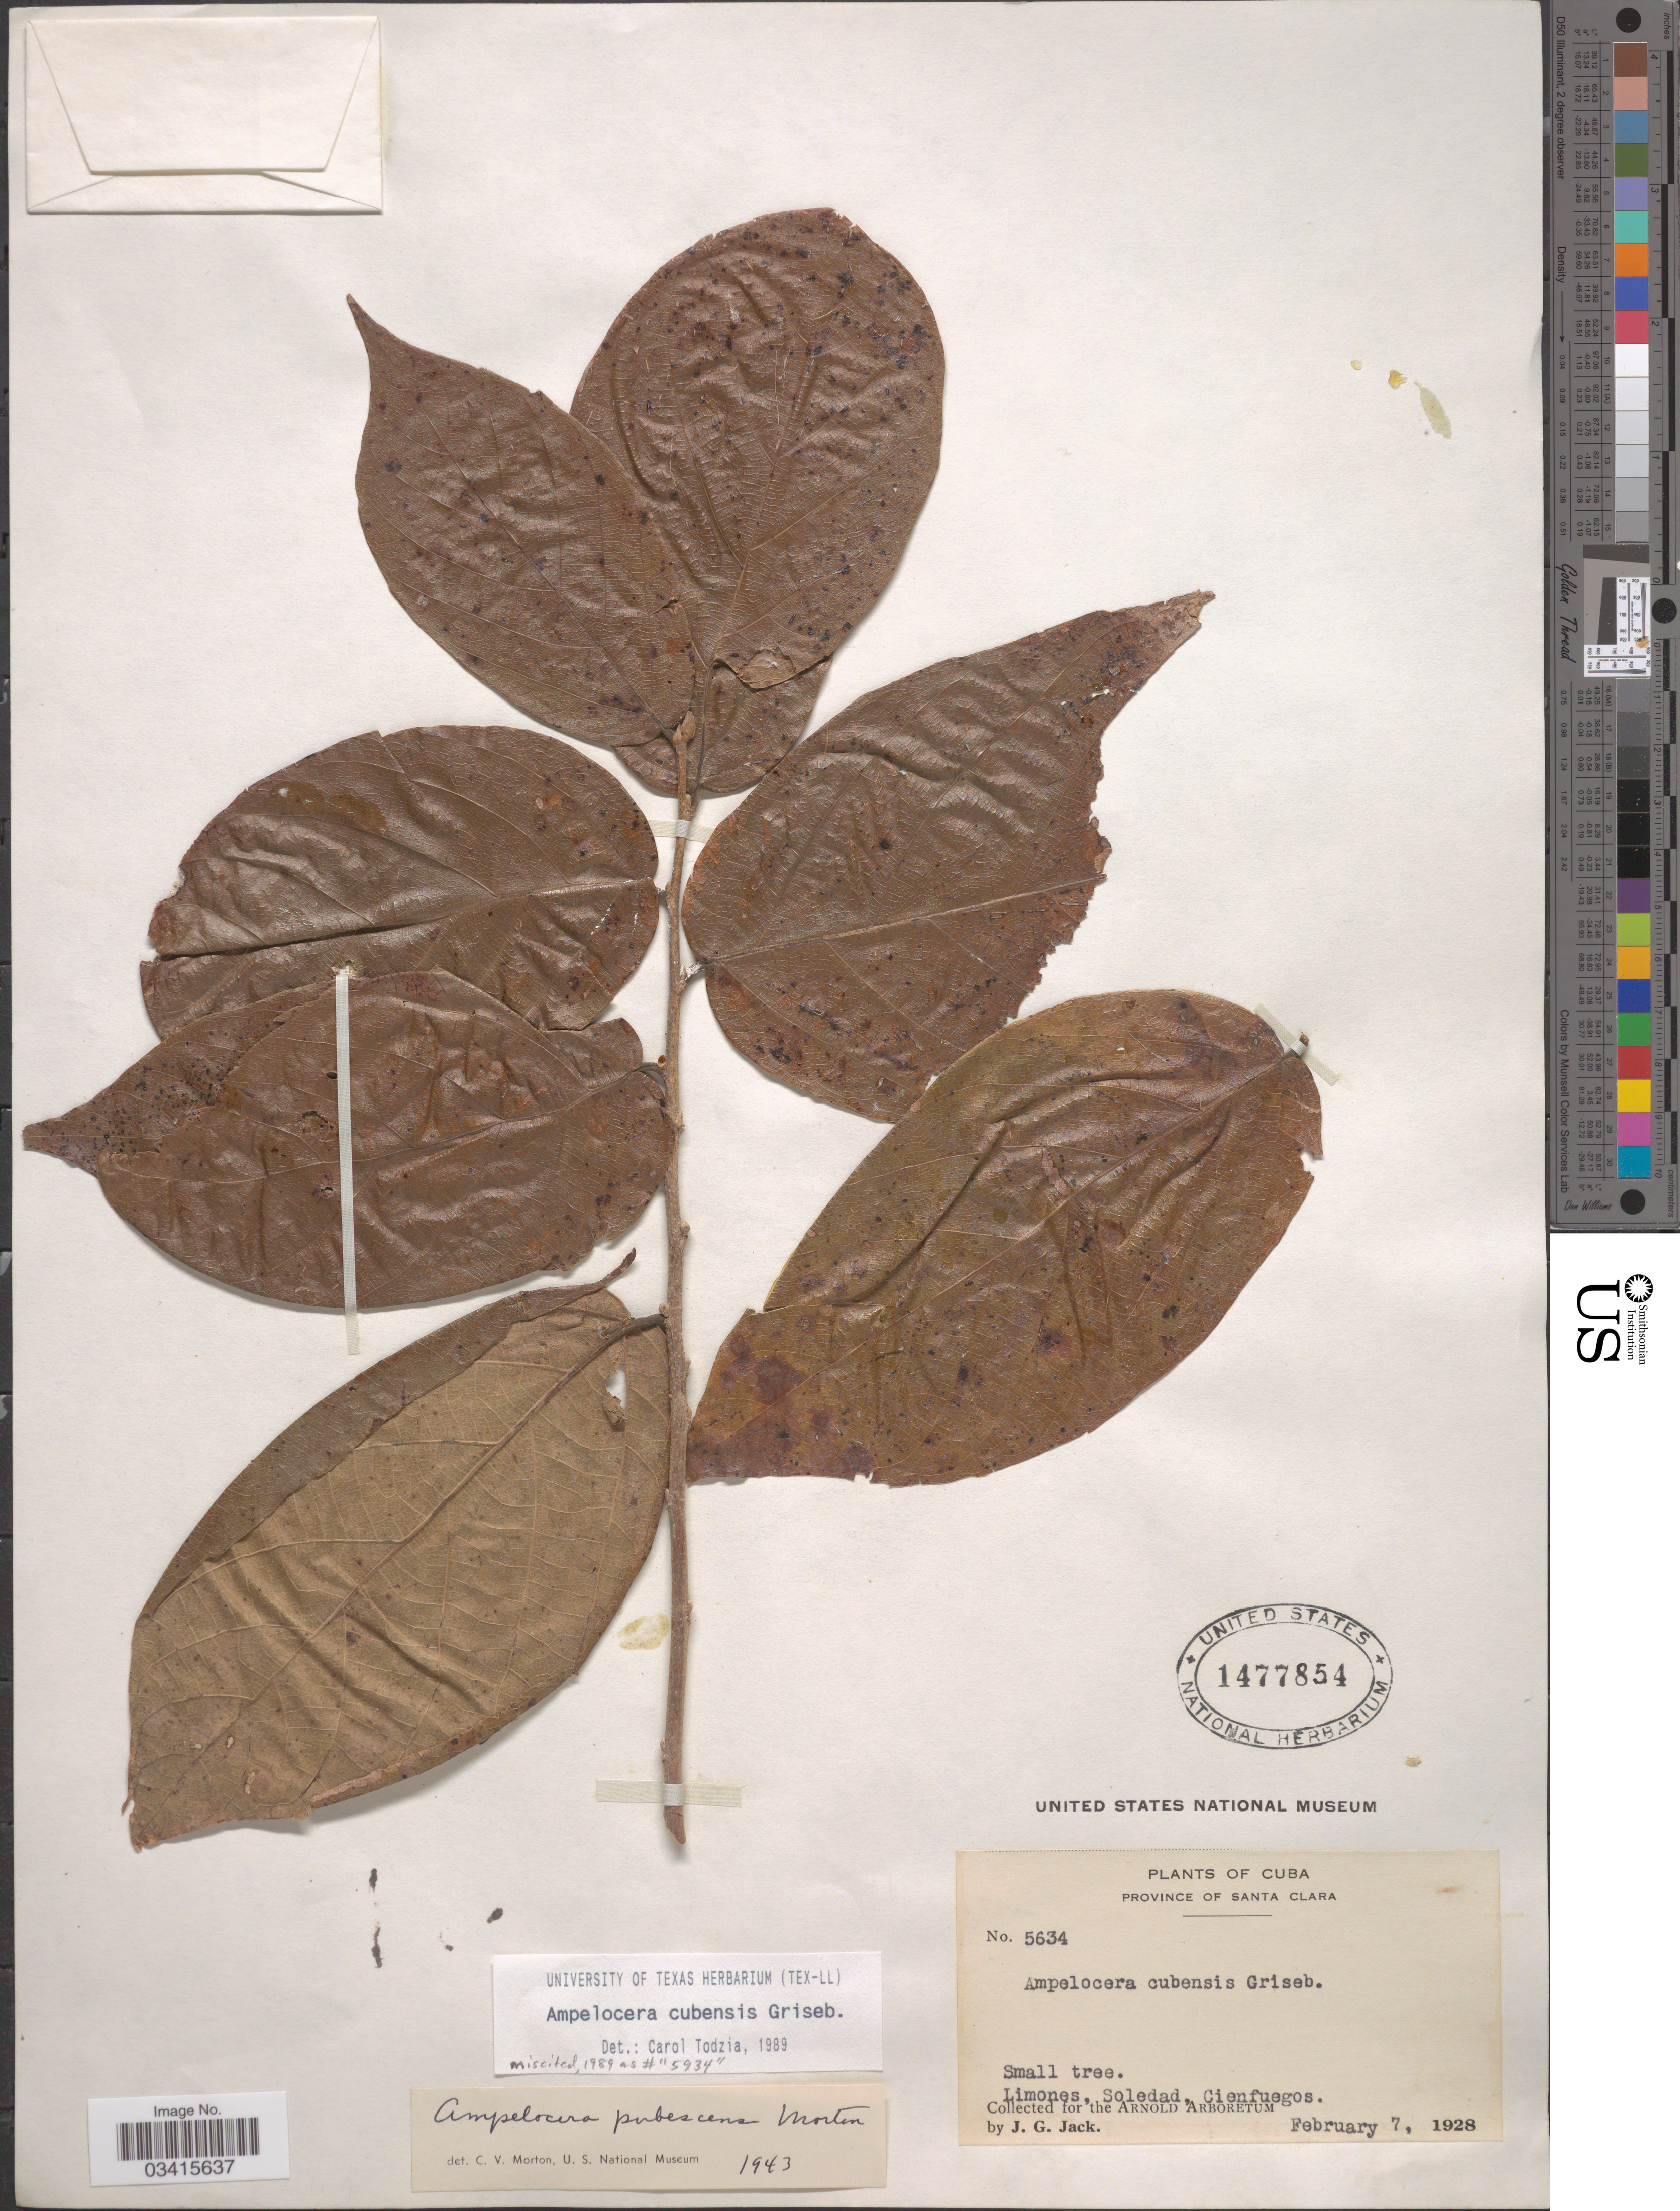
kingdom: Plantae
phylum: Tracheophyta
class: Magnoliopsida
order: Rosales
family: Cannabaceae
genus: Ampelocera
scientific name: Ampelocera cubensis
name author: Griseb.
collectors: J. G. Jack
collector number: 5634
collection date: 1928-02-07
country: Cuba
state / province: Las Villas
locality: Province of Santa Clara. Limones, Soledad, Cienfuegos.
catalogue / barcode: US 1477854